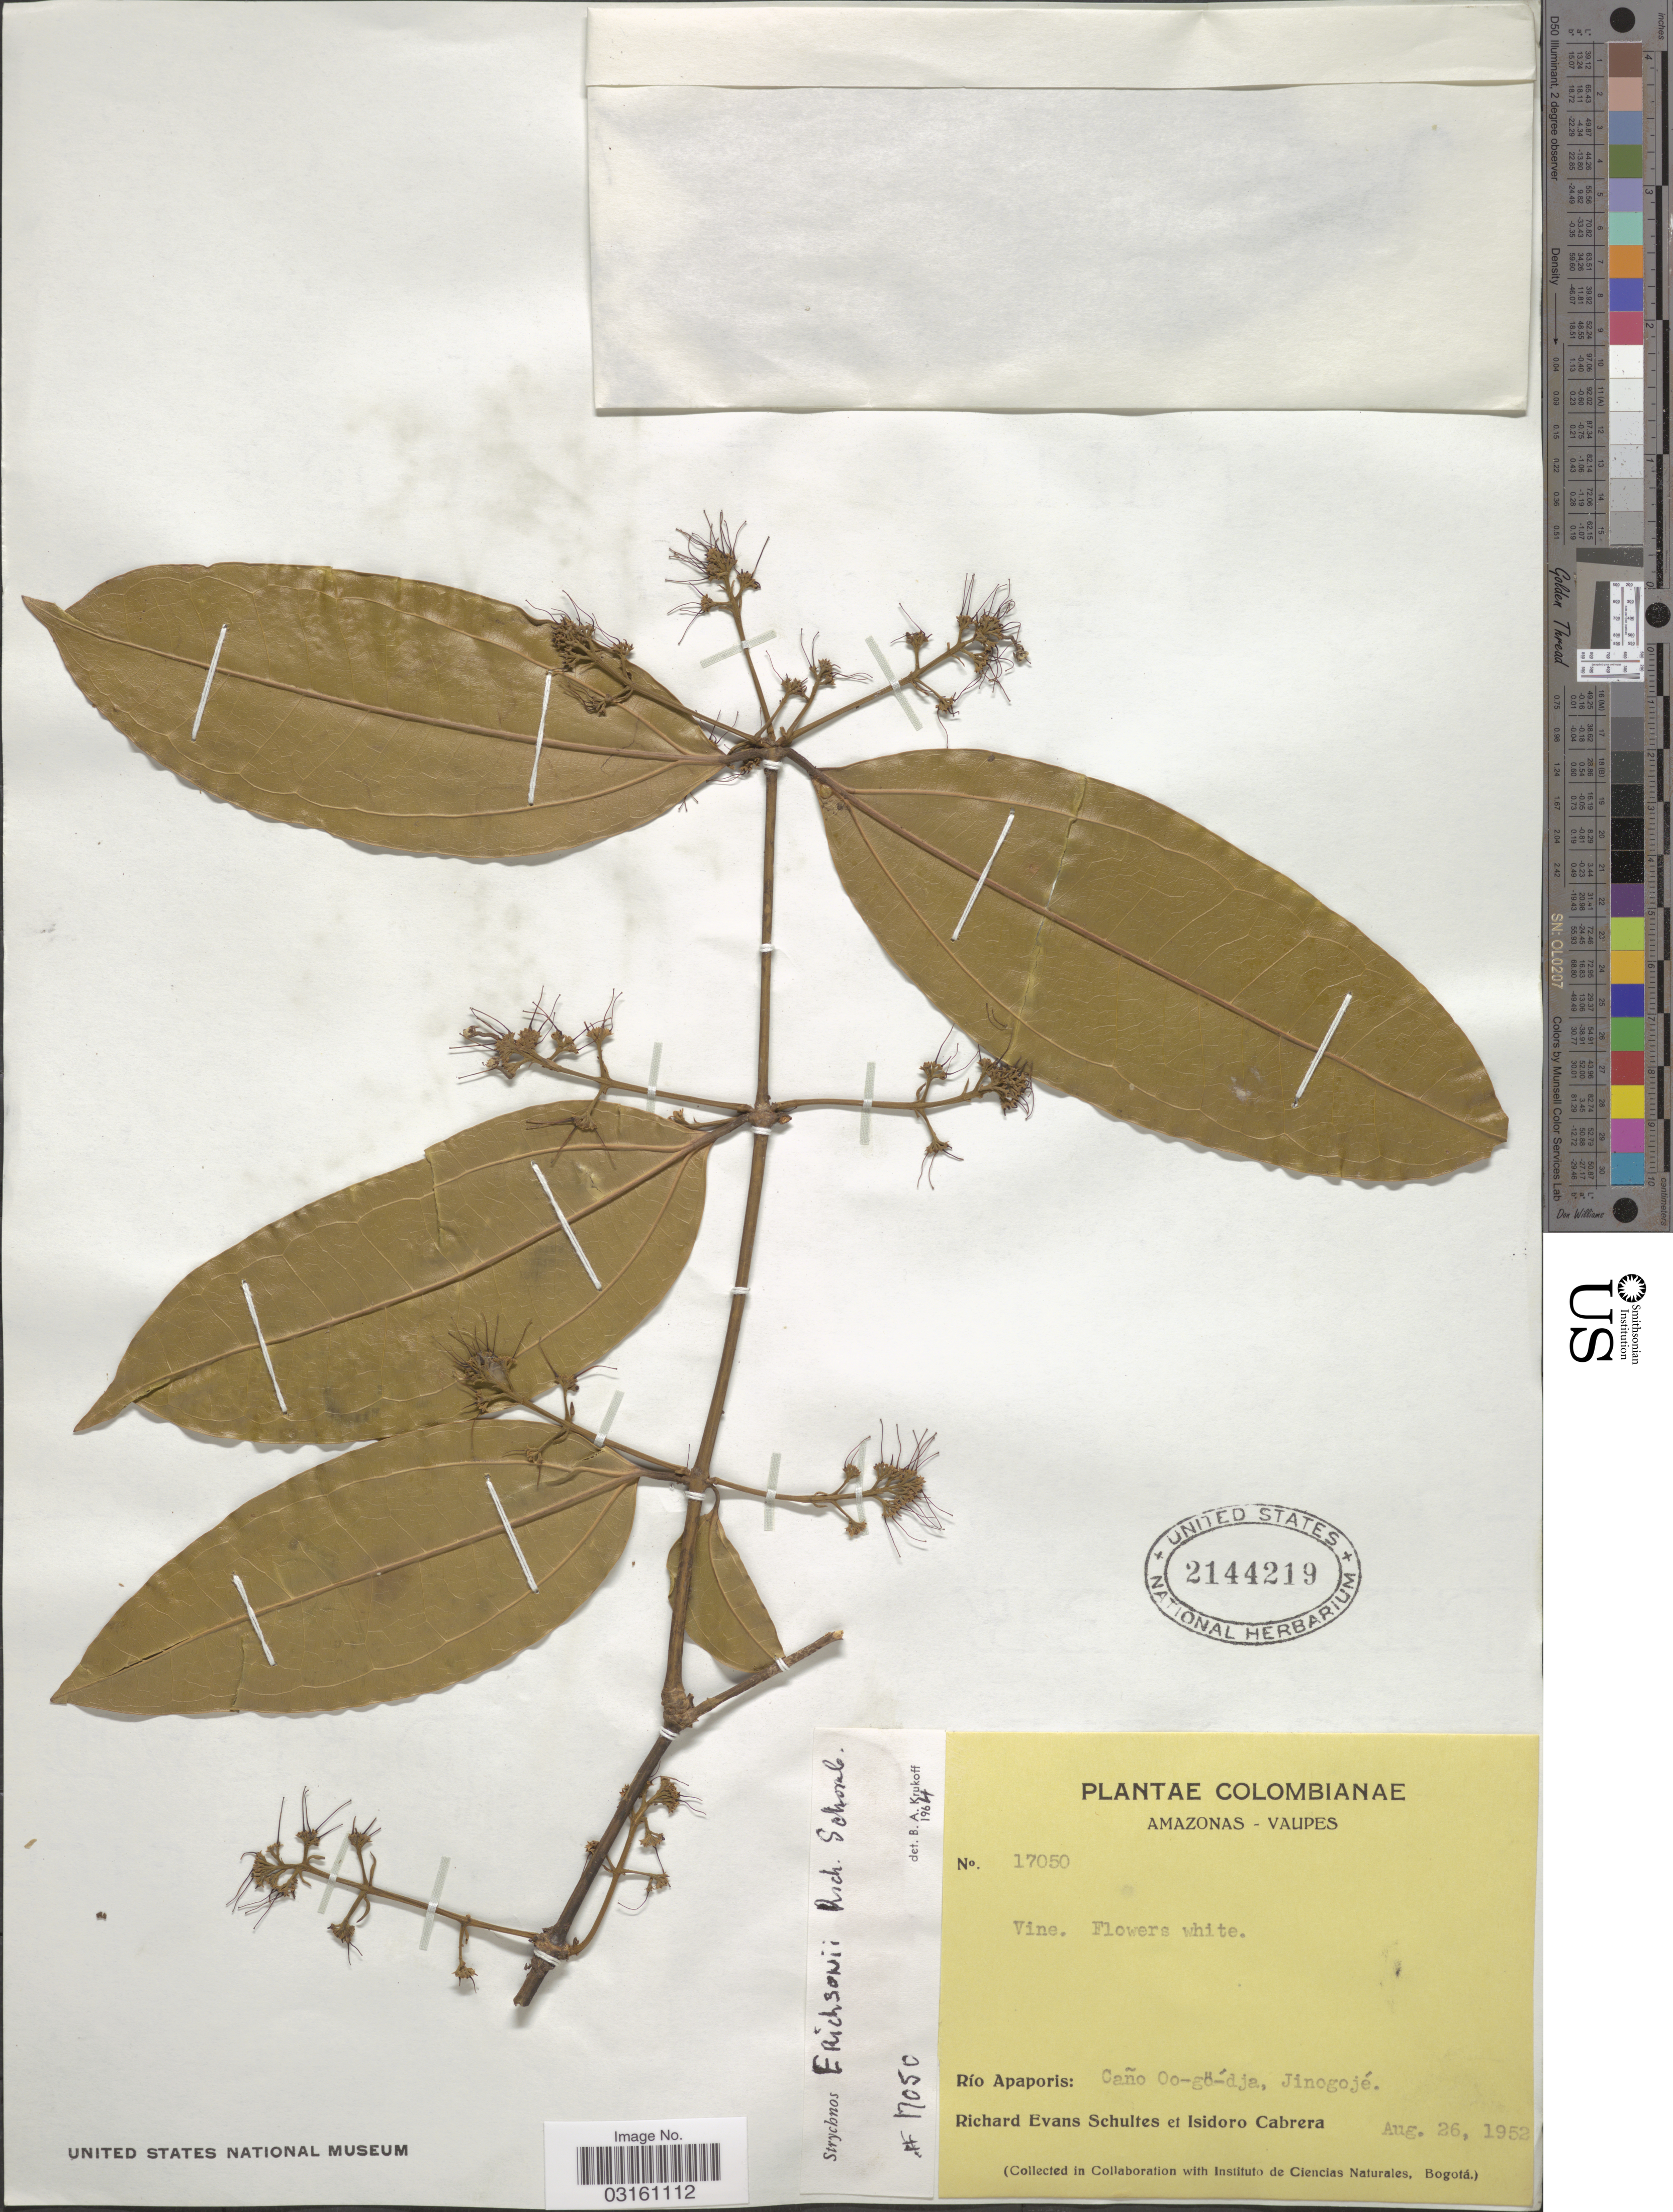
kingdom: Plantae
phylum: Tracheophyta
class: Magnoliopsida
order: Gentianales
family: Loganiaceae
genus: Strychnos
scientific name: Strychnos erichsonii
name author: R.H. Schomb. ex Progel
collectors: R. E. Schultes & I. Cabrera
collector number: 17050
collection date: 1952-08-26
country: Colombia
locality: Amazonas - Vaupes. Río Apaporis: Caño Oo-gö'-dja, Jinogojé.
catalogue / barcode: US 2144219